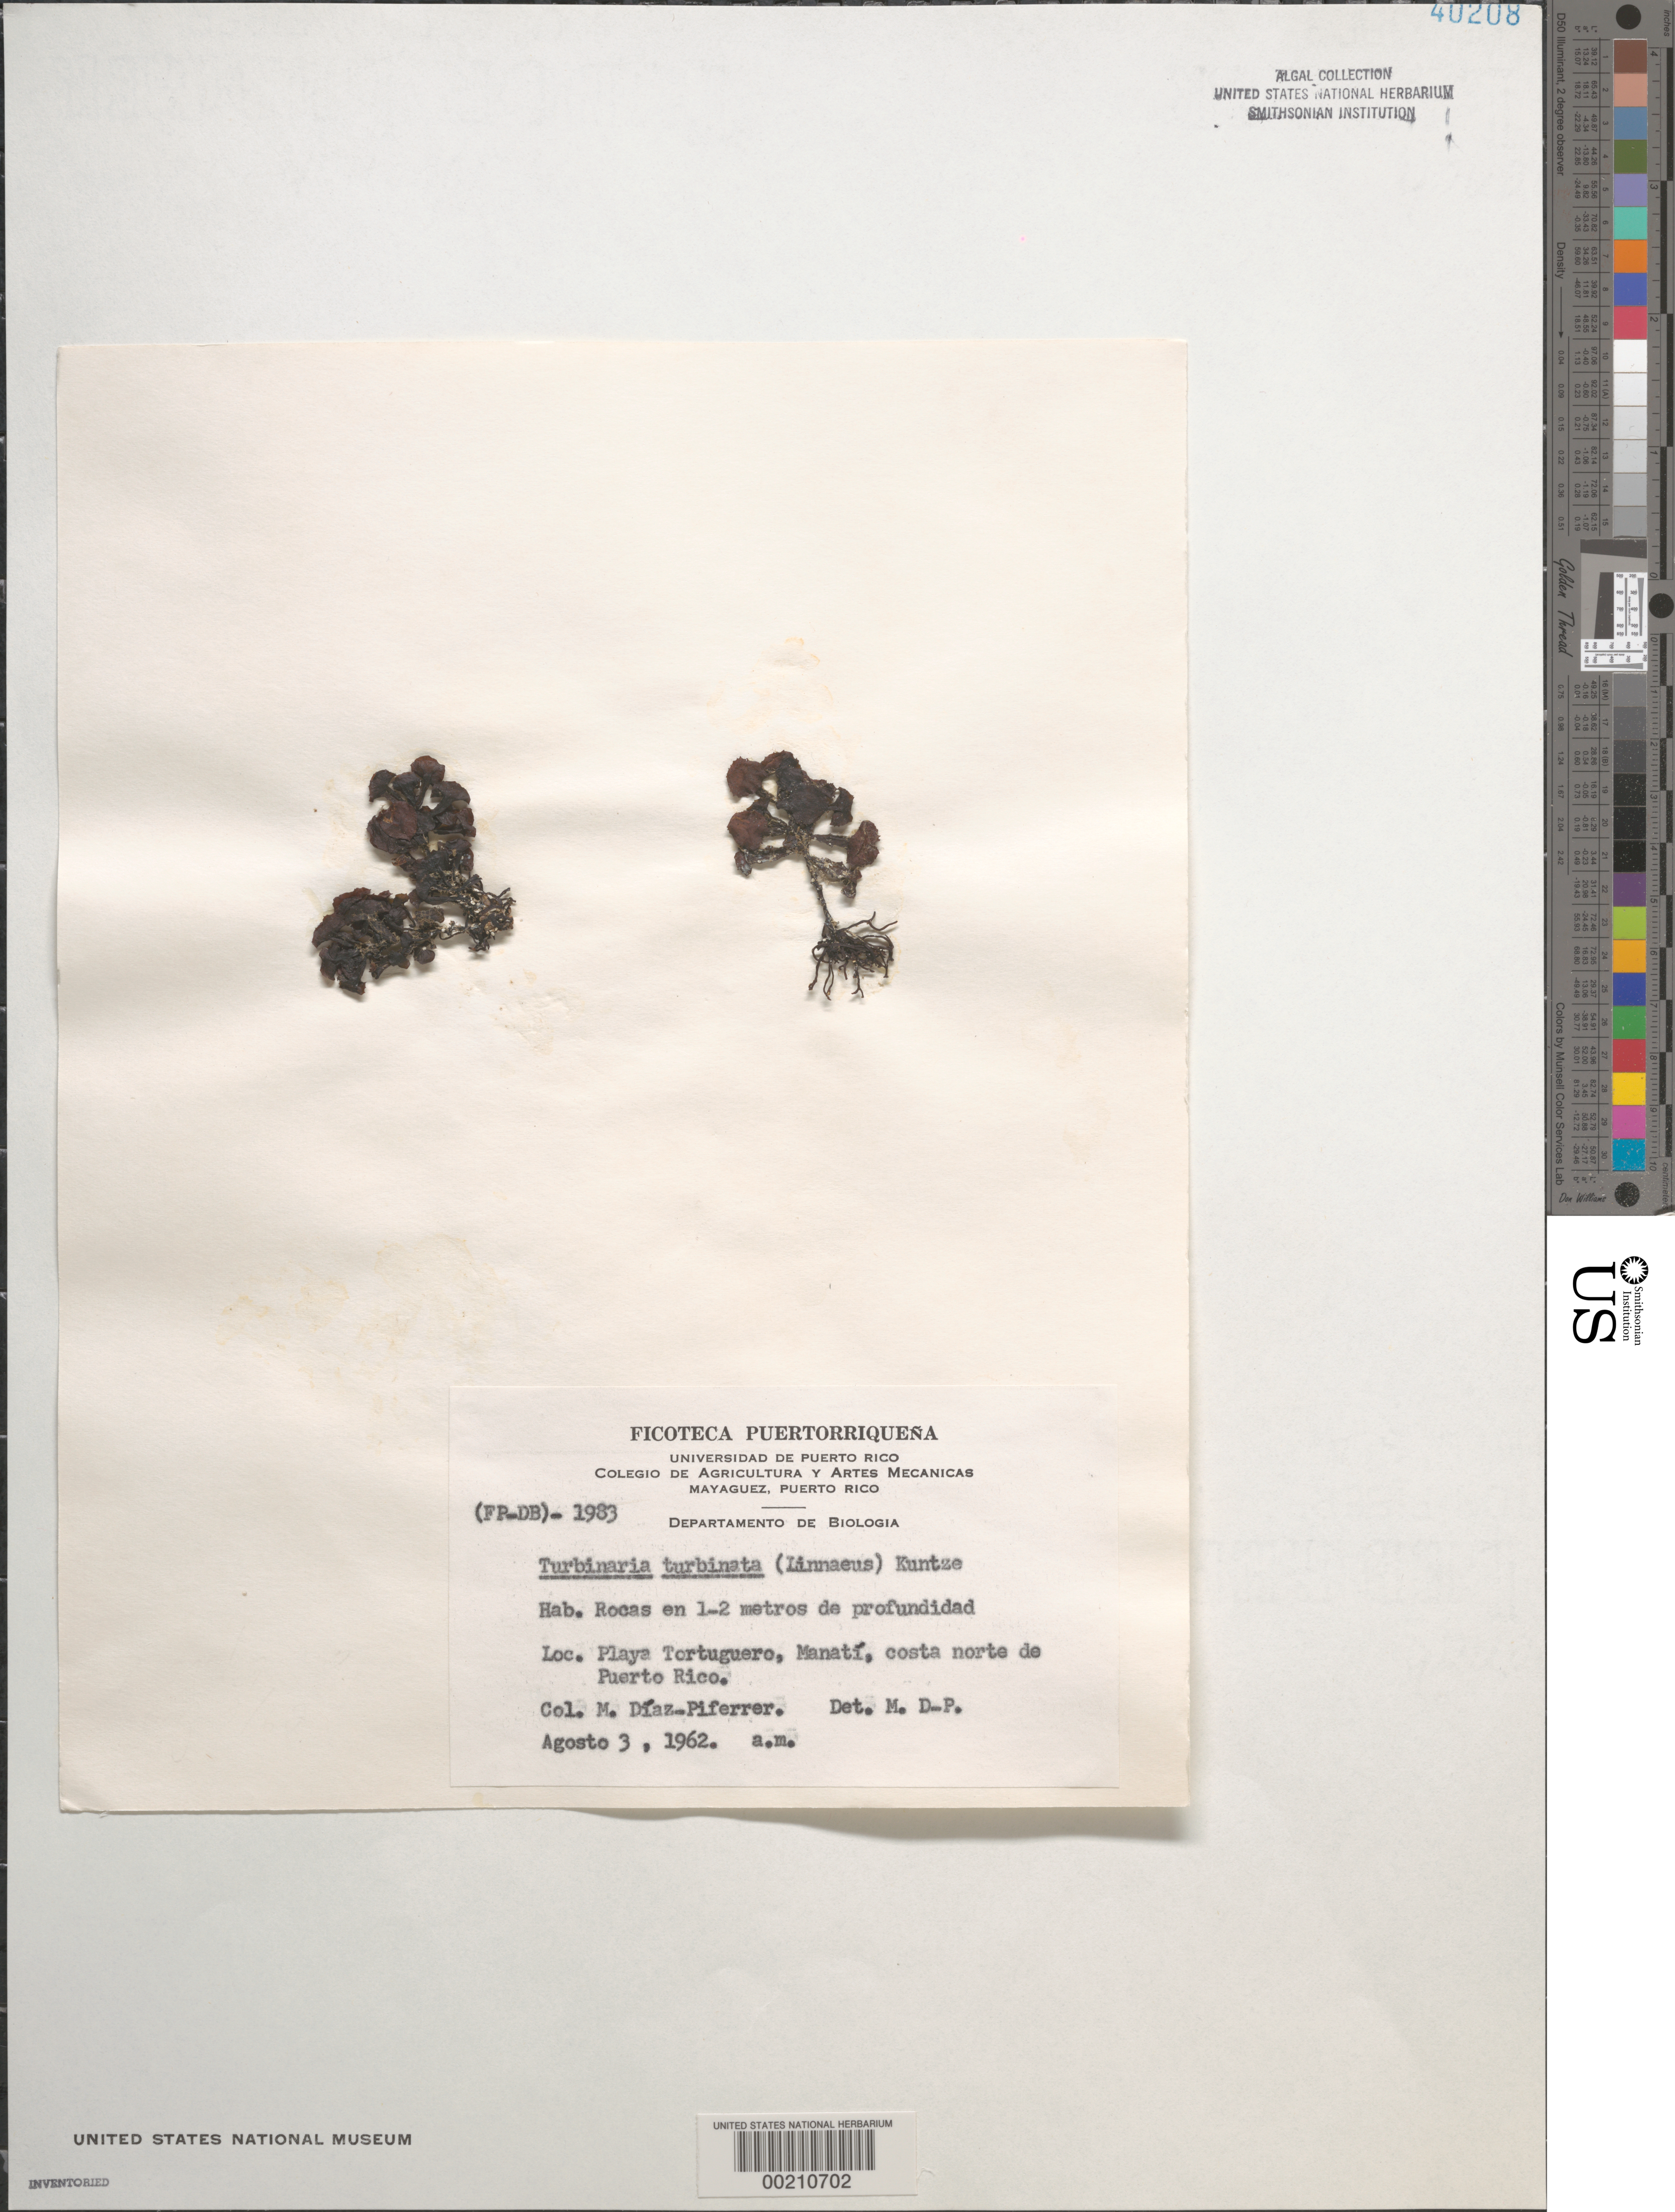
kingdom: Chromista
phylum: Ochrophyta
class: Phaeophyceae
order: Fucales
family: Sargassaceae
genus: Turbinaria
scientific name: Turbinaria turbinata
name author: (L.) Kuntze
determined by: Diaz-Piferrer, M.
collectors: M. Diaz-Piferrer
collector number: (FP-DB) 1983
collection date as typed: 03 Aug 1962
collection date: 1962-08-03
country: Puerto Rico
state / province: Manati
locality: Playa Tortuguero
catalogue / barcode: US 40208